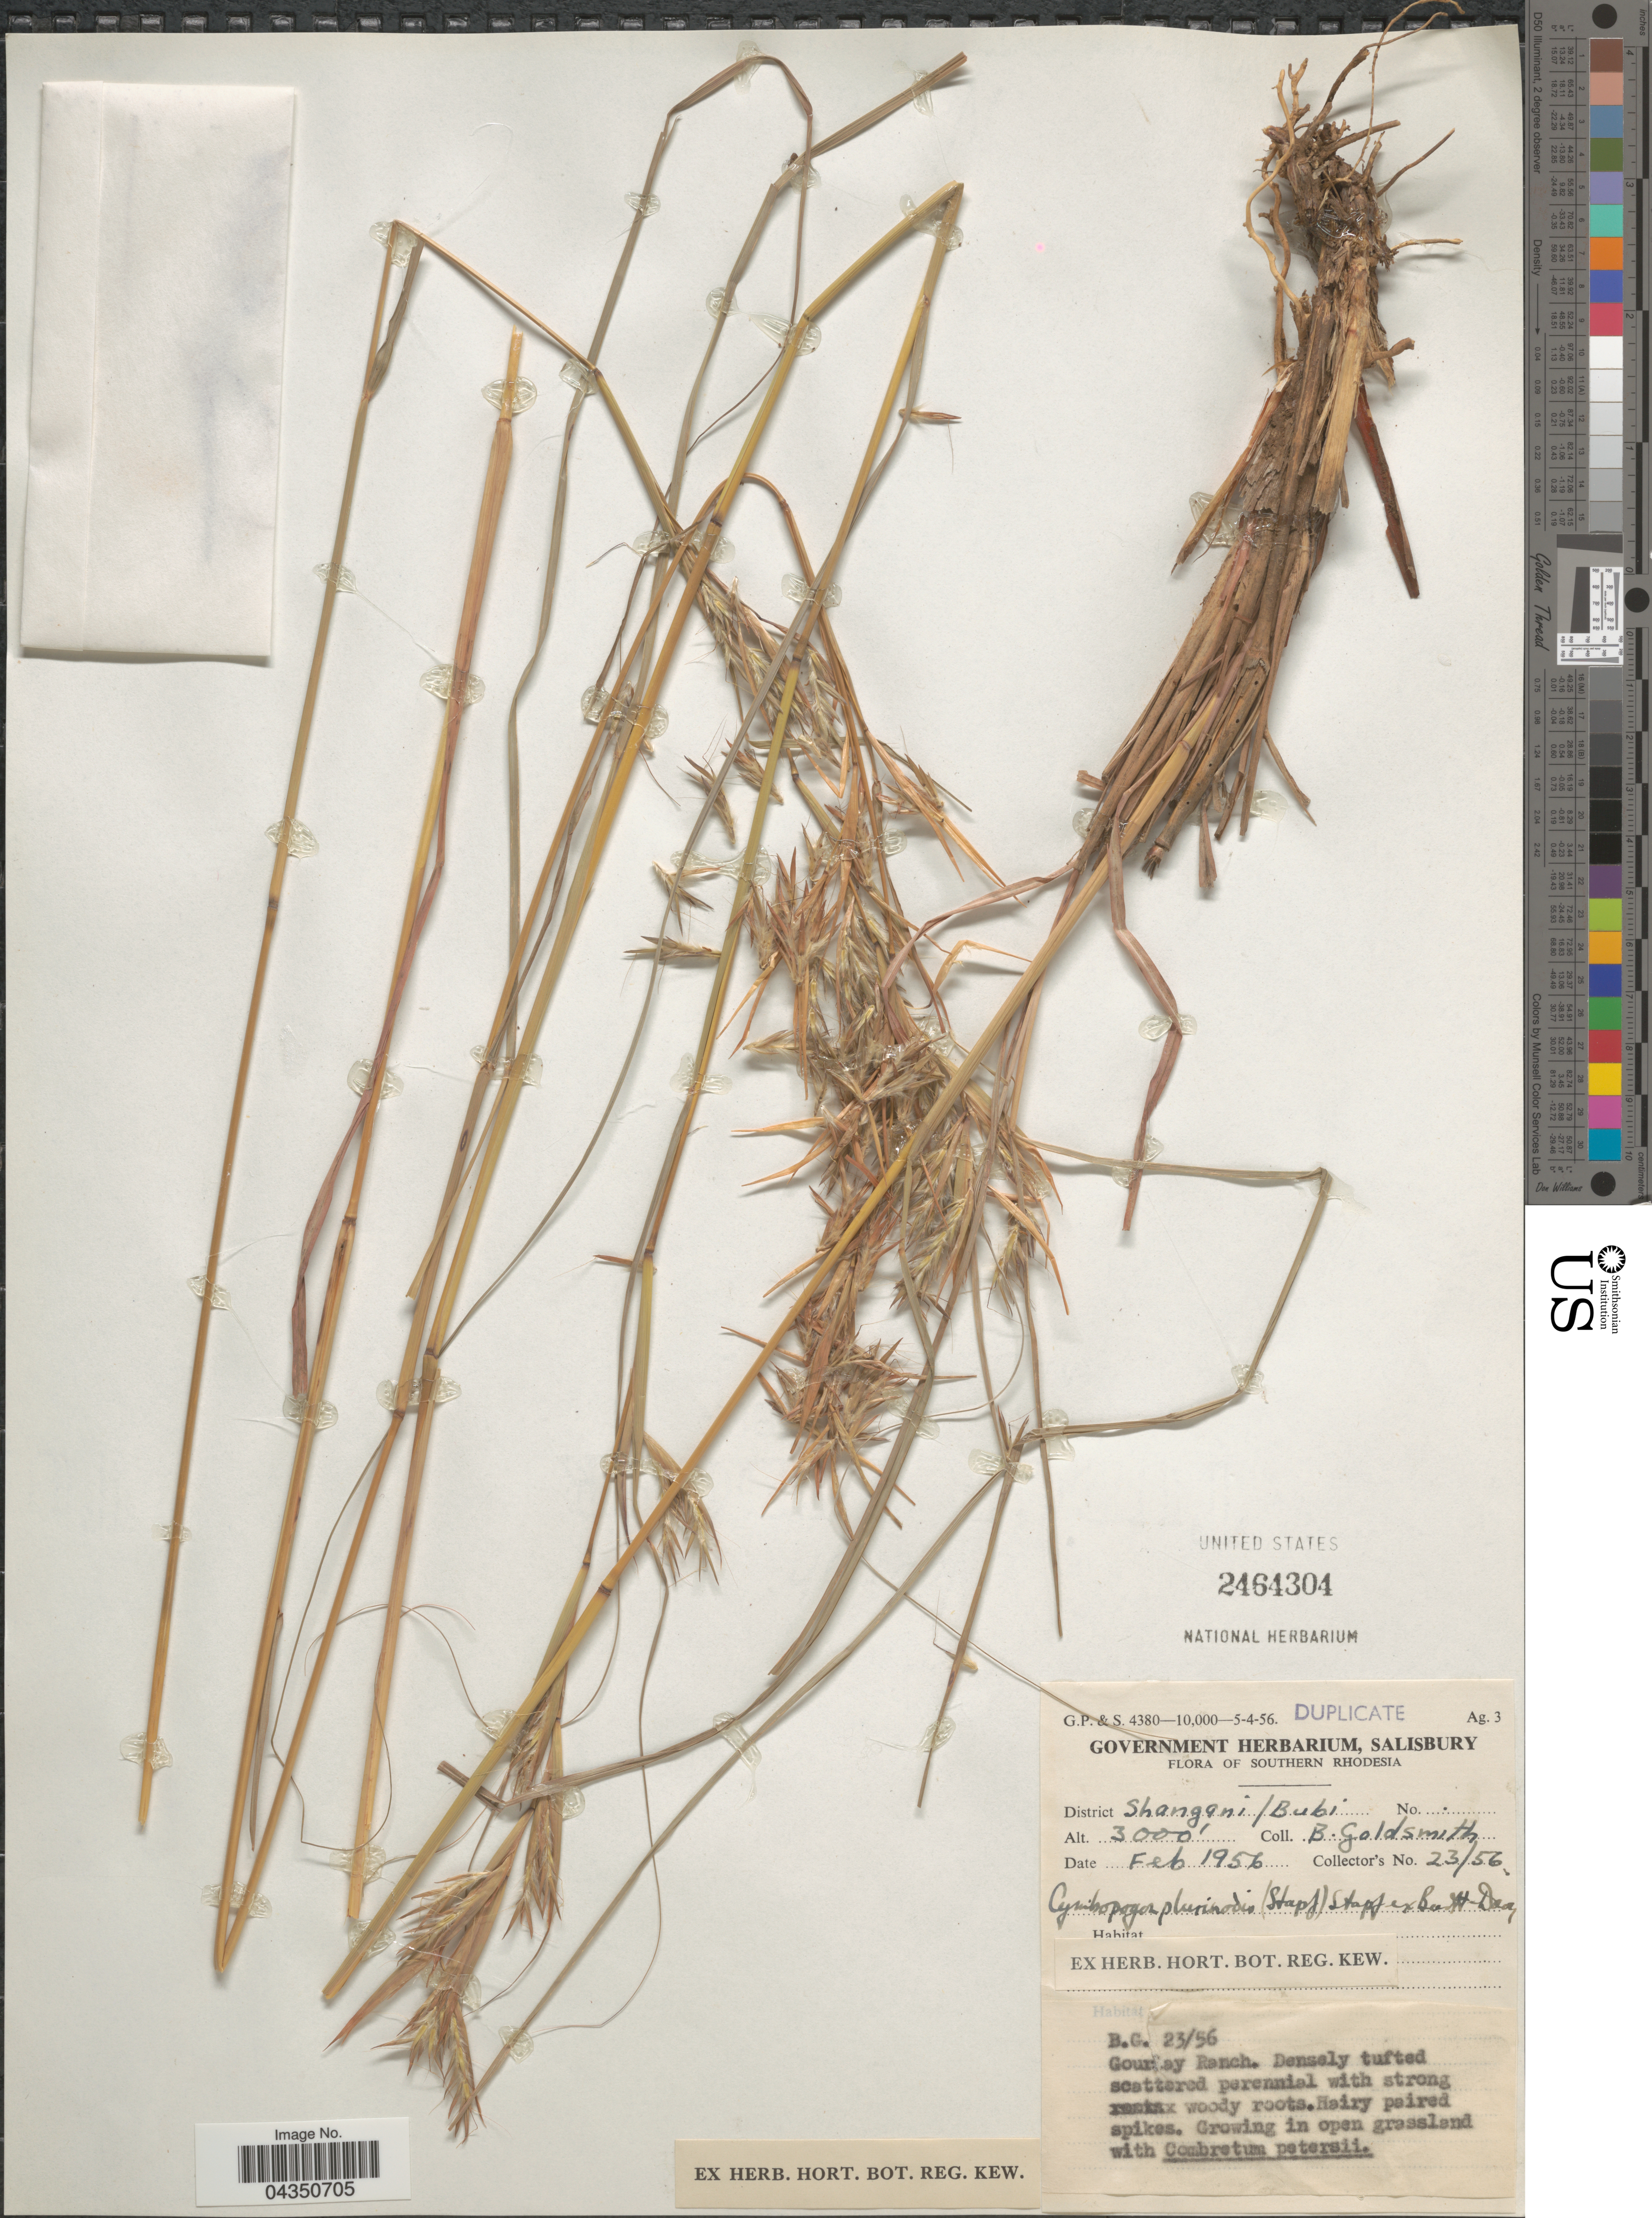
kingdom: Plantae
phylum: Tracheophyta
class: Liliopsida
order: Poales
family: Poaceae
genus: Cymbopogon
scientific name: Cymbopogon pospischillii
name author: (K. Schum.) C.E. Hubb.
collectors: B. Goldsmith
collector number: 23/56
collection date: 1956-02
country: Zimbabwe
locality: Southern Rhodesia. District Shangani/Bubi. Gouray Ranch.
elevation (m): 914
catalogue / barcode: US 2464304